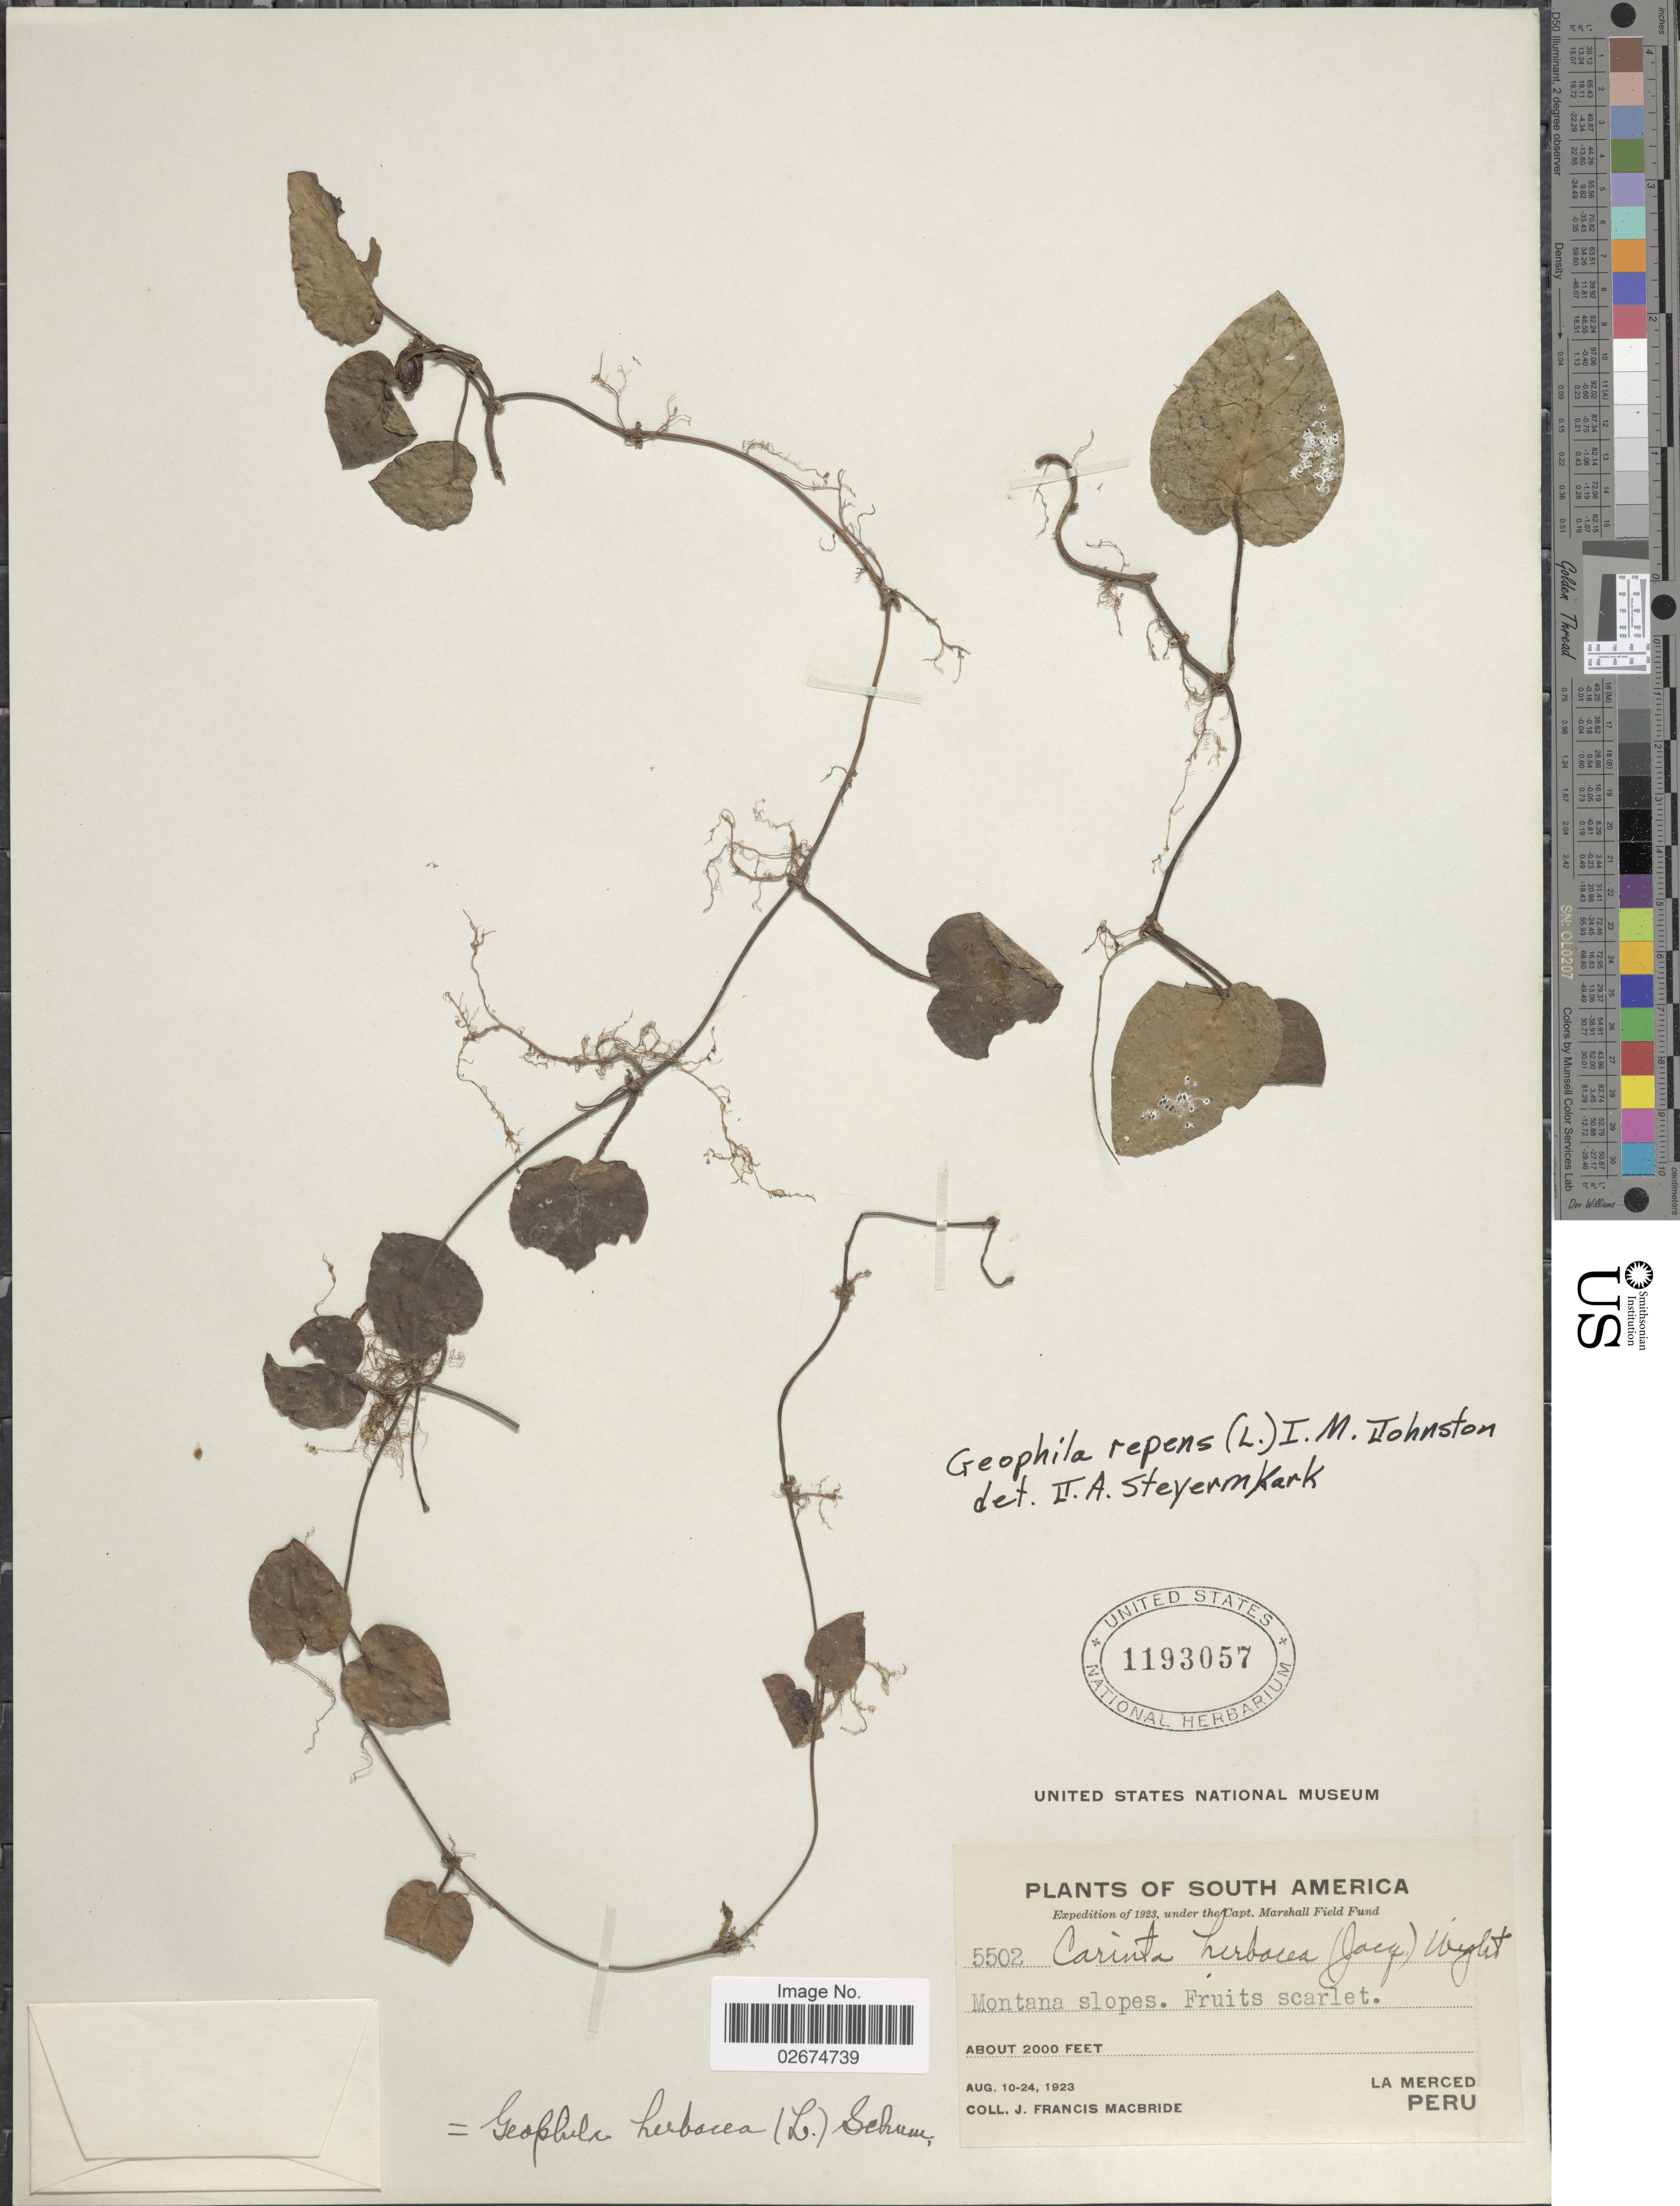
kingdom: Plantae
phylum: Tracheophyta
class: Magnoliopsida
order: Gentianales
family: Rubiaceae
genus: Carinta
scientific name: Carinta repens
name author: (L.) L.B. Sm. & Downs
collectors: J. F. Macbride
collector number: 5502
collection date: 1923-08-10/1923-08-24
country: Peru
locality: La Merced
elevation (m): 610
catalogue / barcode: US 1193057